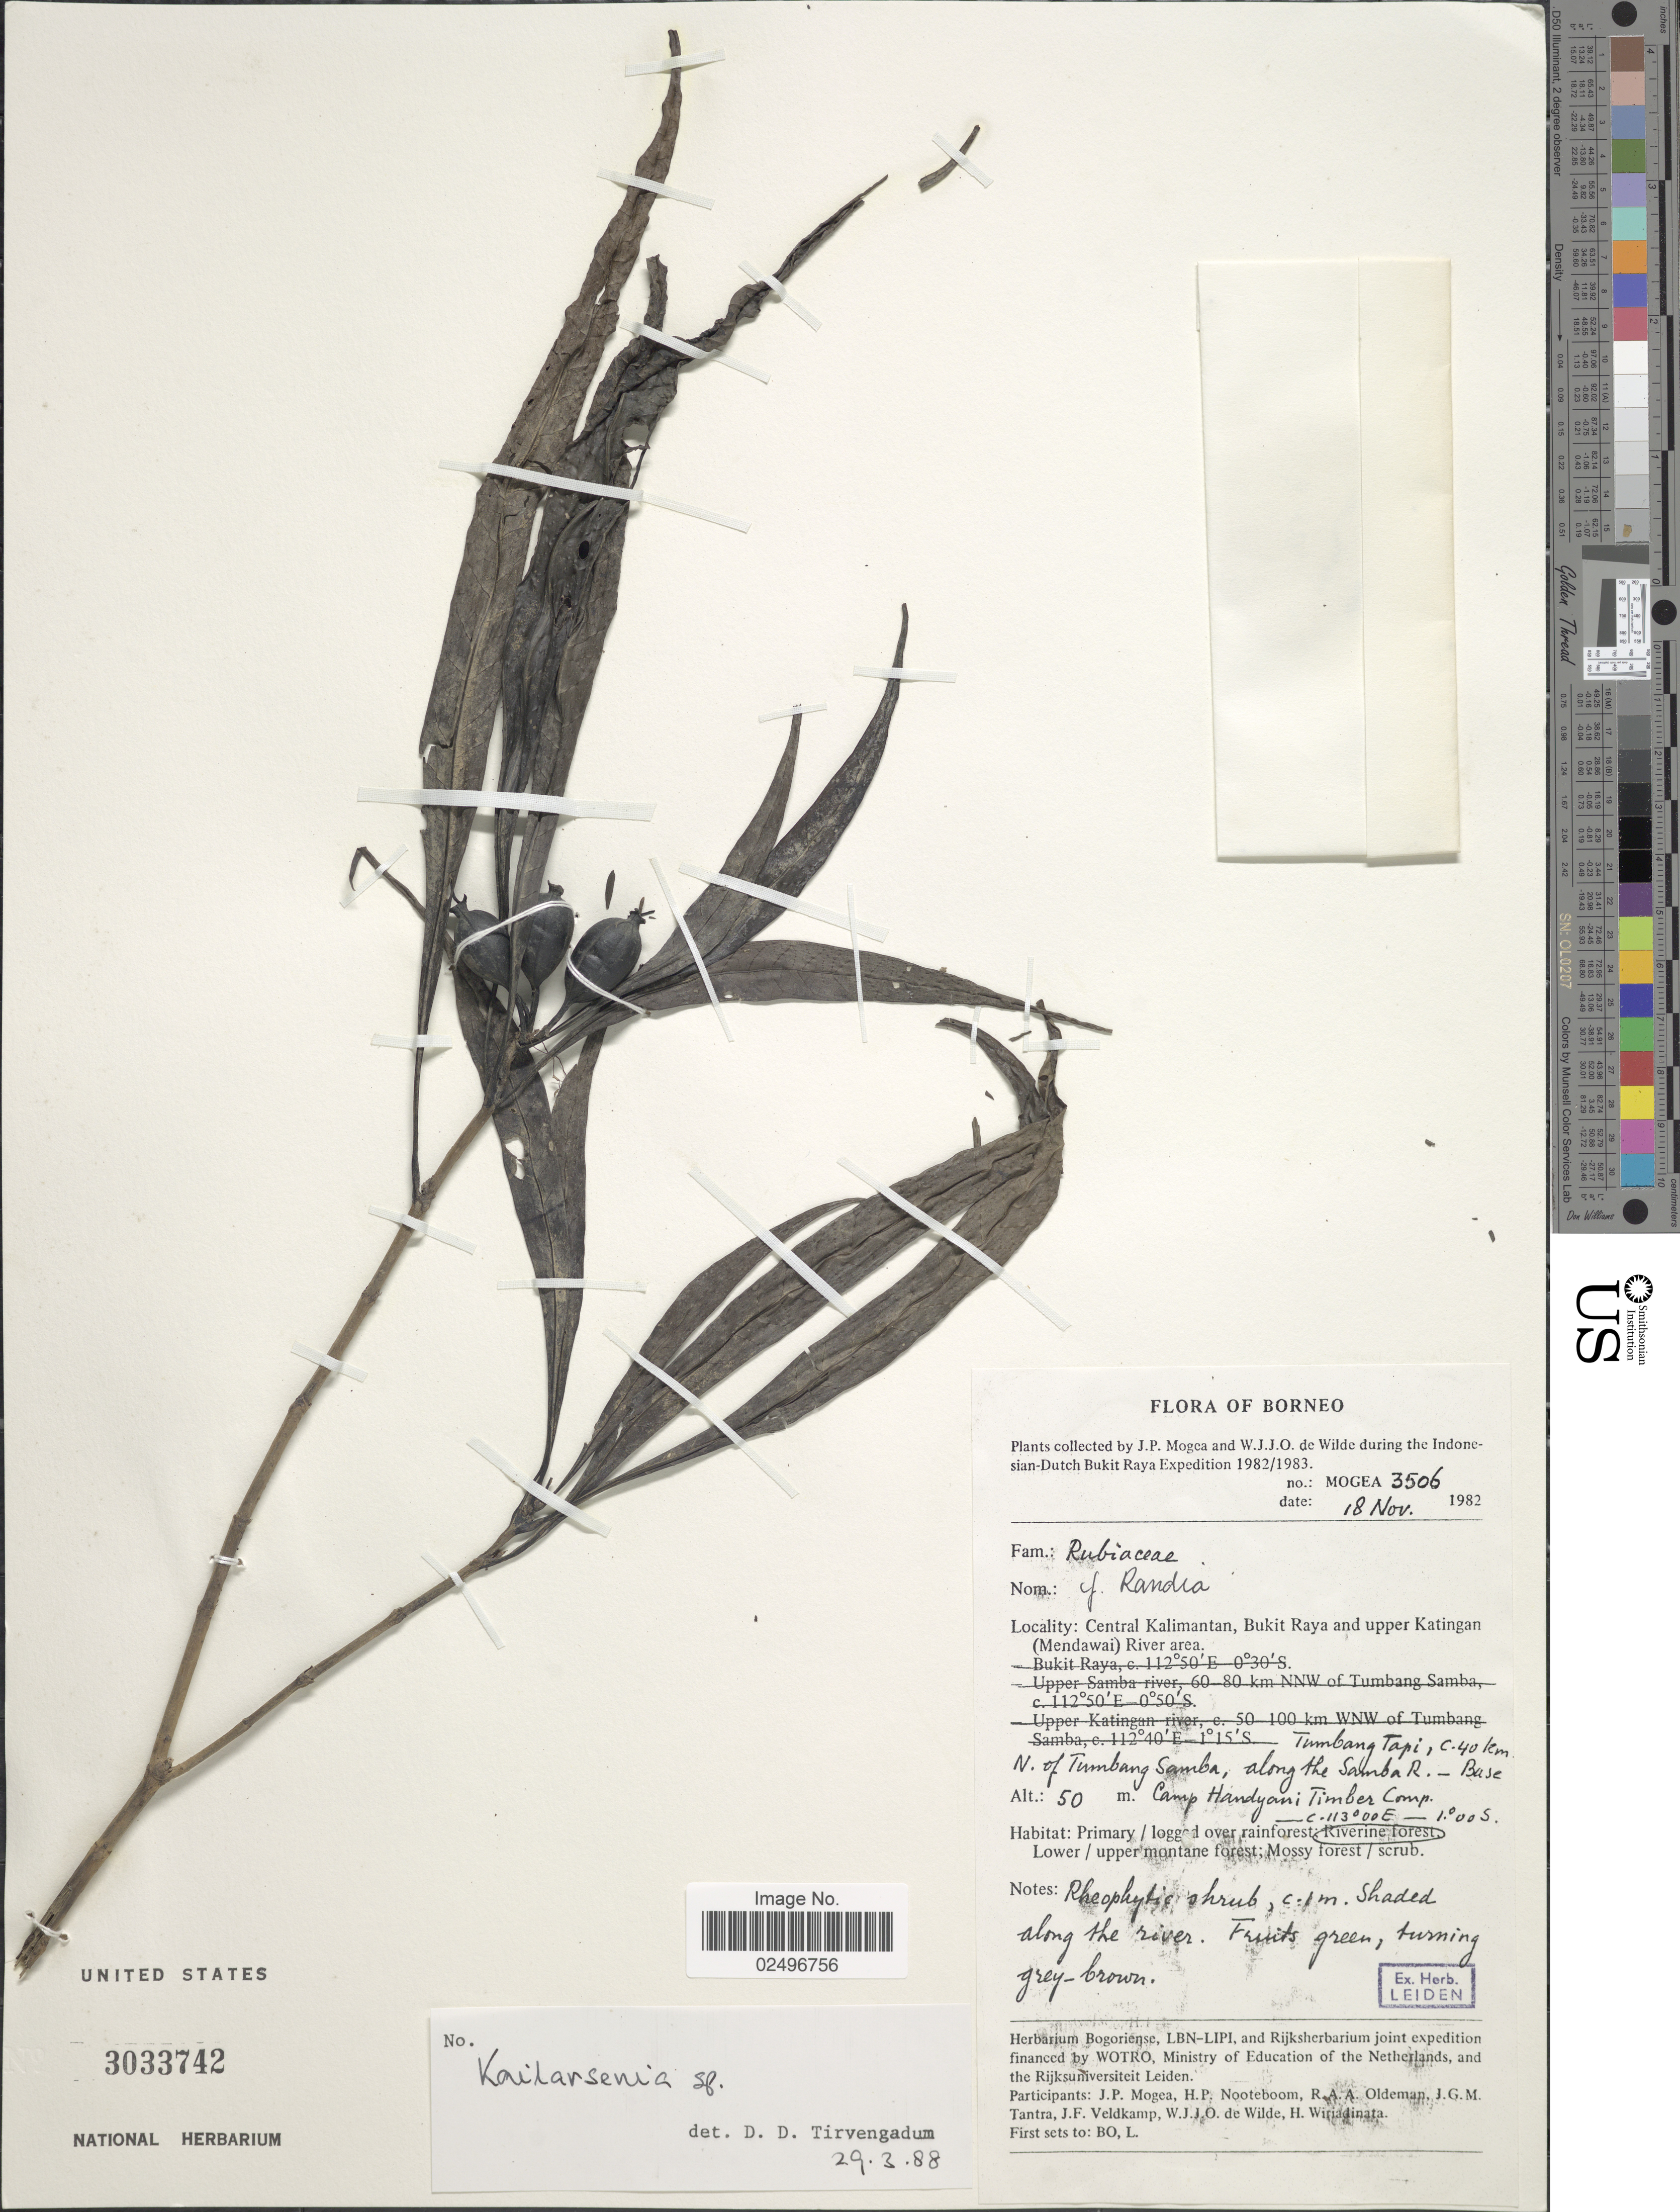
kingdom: Plantae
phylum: Tracheophyta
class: Magnoliopsida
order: Gentianales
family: Rubiaceae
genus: Kailarsenia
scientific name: Kailarsenia sp.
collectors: J. Mogea & W. J. de Wilde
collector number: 3506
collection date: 1982-11-18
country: Indonesia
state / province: Kalimantan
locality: Bonreo, Central Kalimantan, Bukit Raya and Upper Latingan (Mendawai) River area. Timbang Tapi, c. 40 km N of Timbang Samba, along the Samba R - Base Camp Handyani; Timber Camp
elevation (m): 50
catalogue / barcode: US 3033742